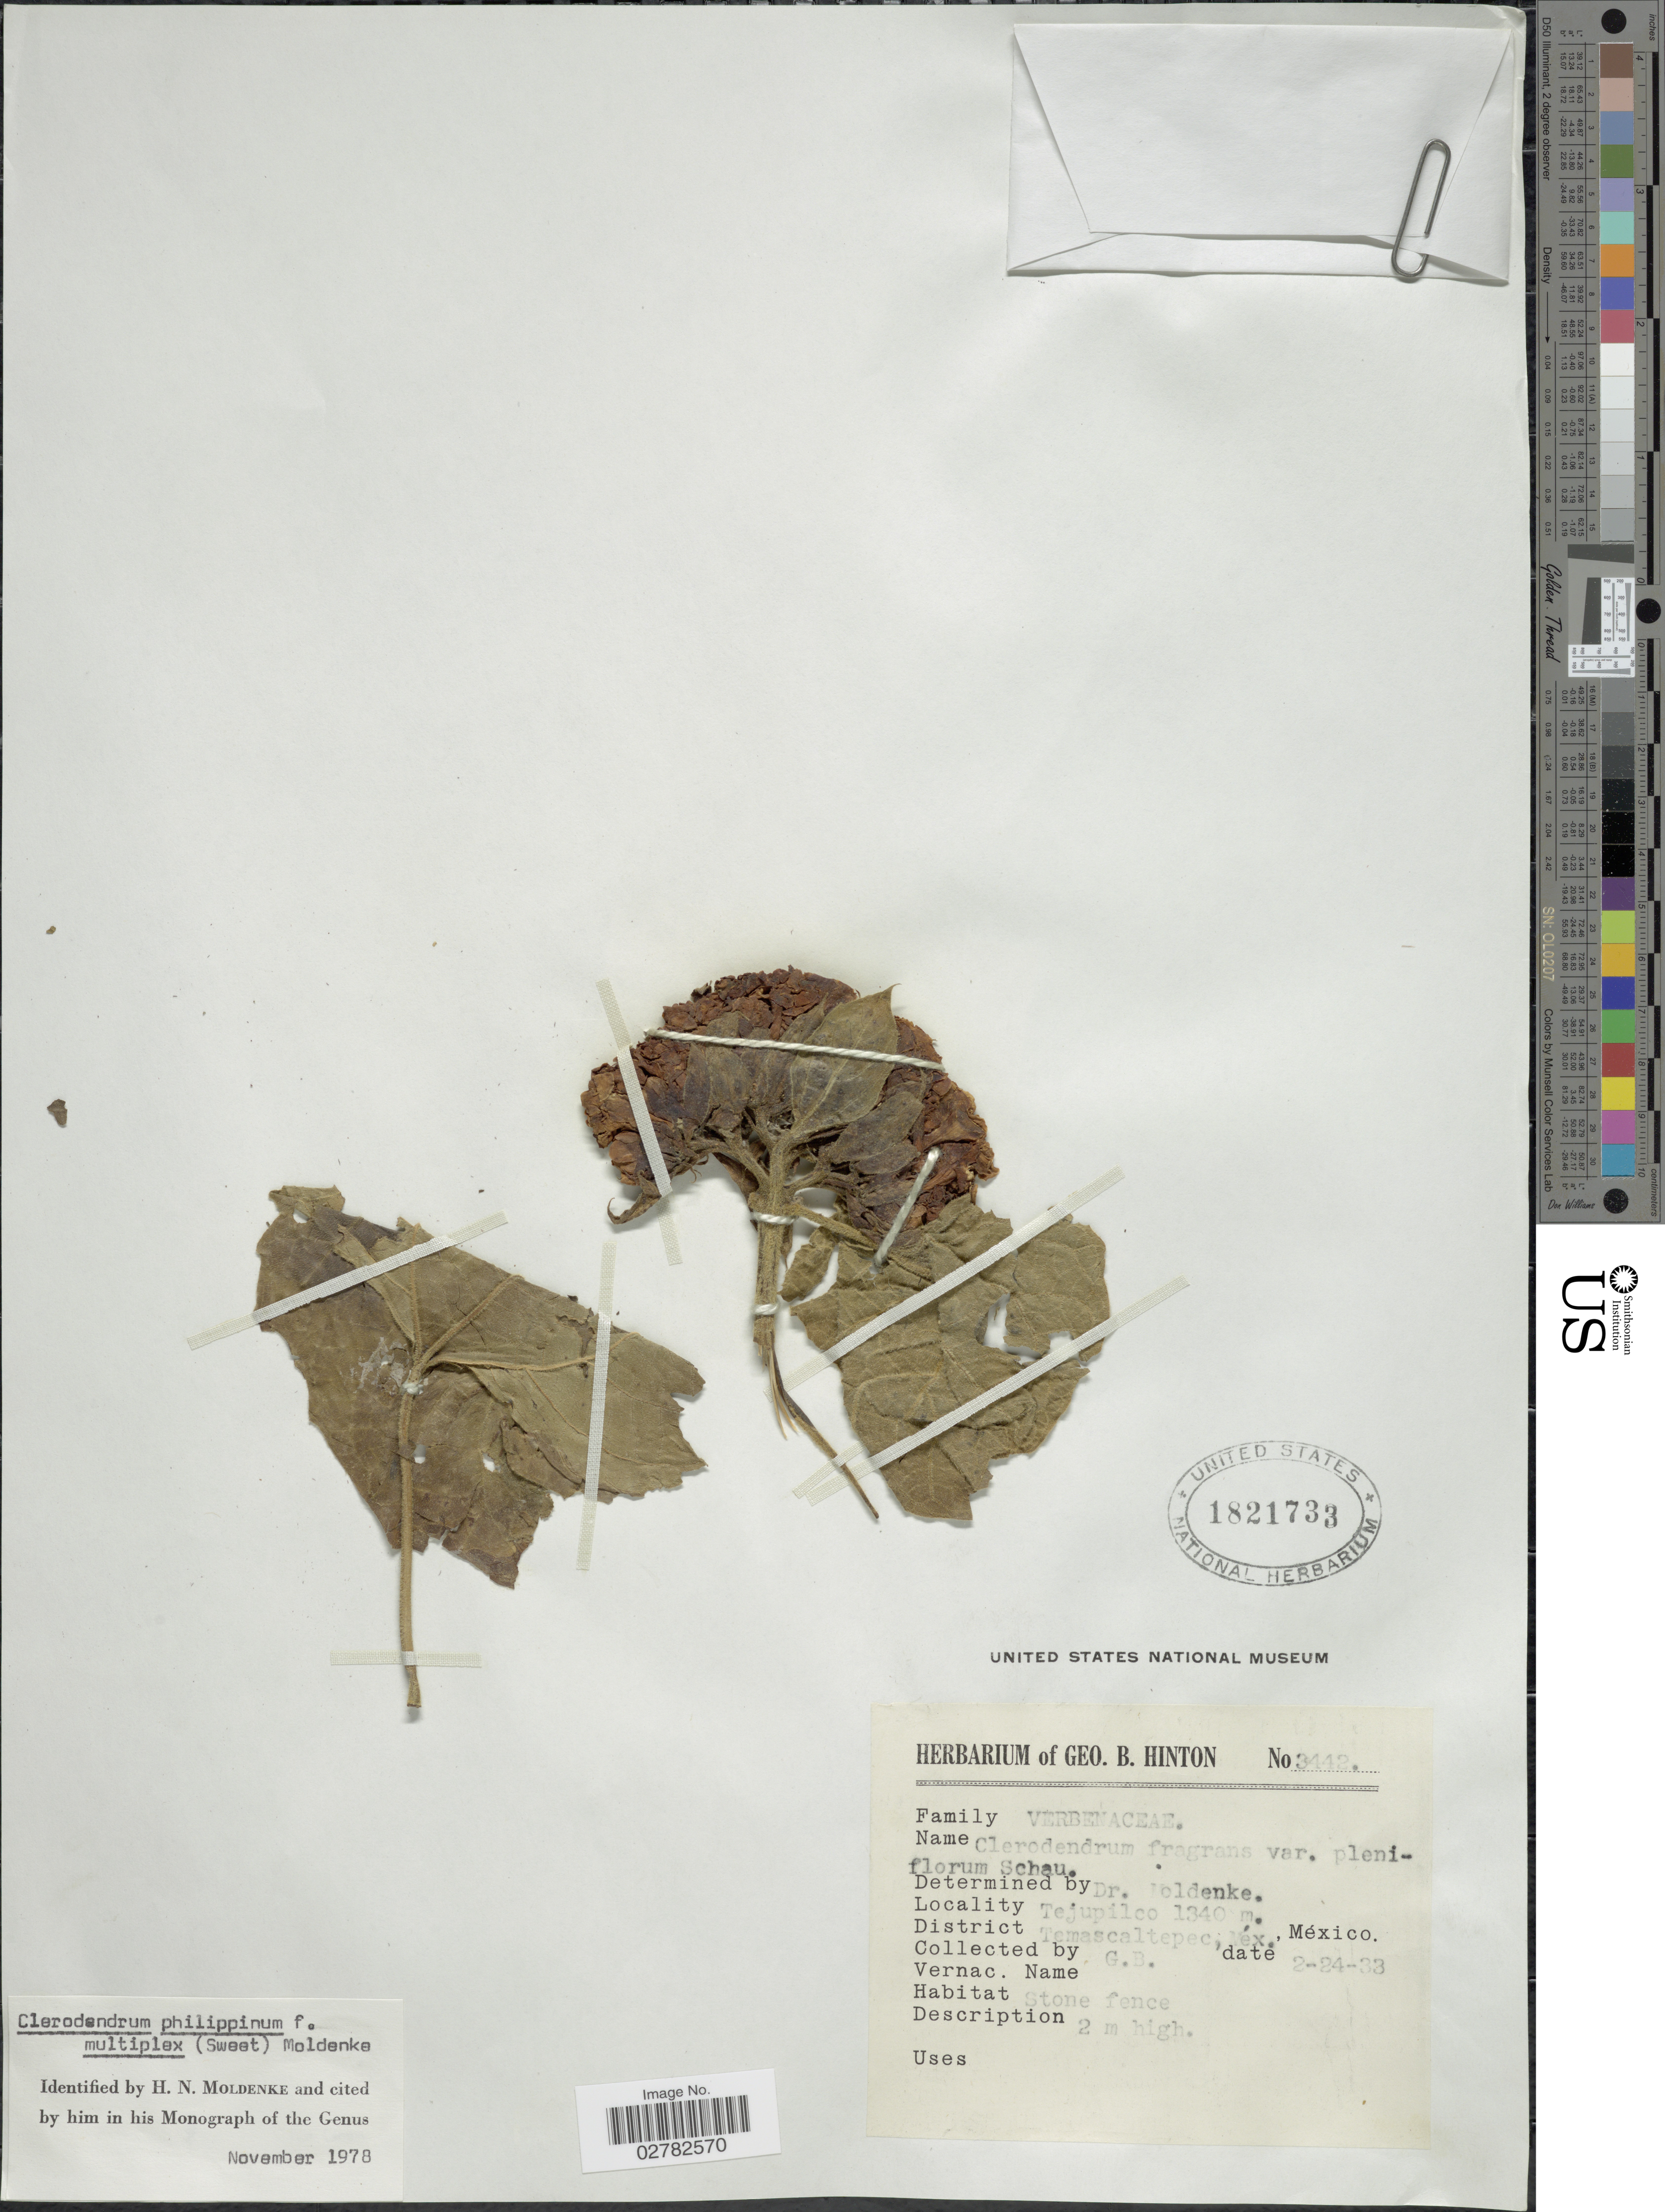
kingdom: Plantae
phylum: Tracheophyta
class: Magnoliopsida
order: Lamiales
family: Lamiaceae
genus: Clerodendrum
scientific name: Clerodendrum philippinense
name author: Elmer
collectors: G. B. Hinton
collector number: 3442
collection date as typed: Transcribed d/m/y: 24/2/33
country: Mexico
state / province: México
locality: Tejupilco. District Temascaltepec.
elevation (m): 1340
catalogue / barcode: US 1821733